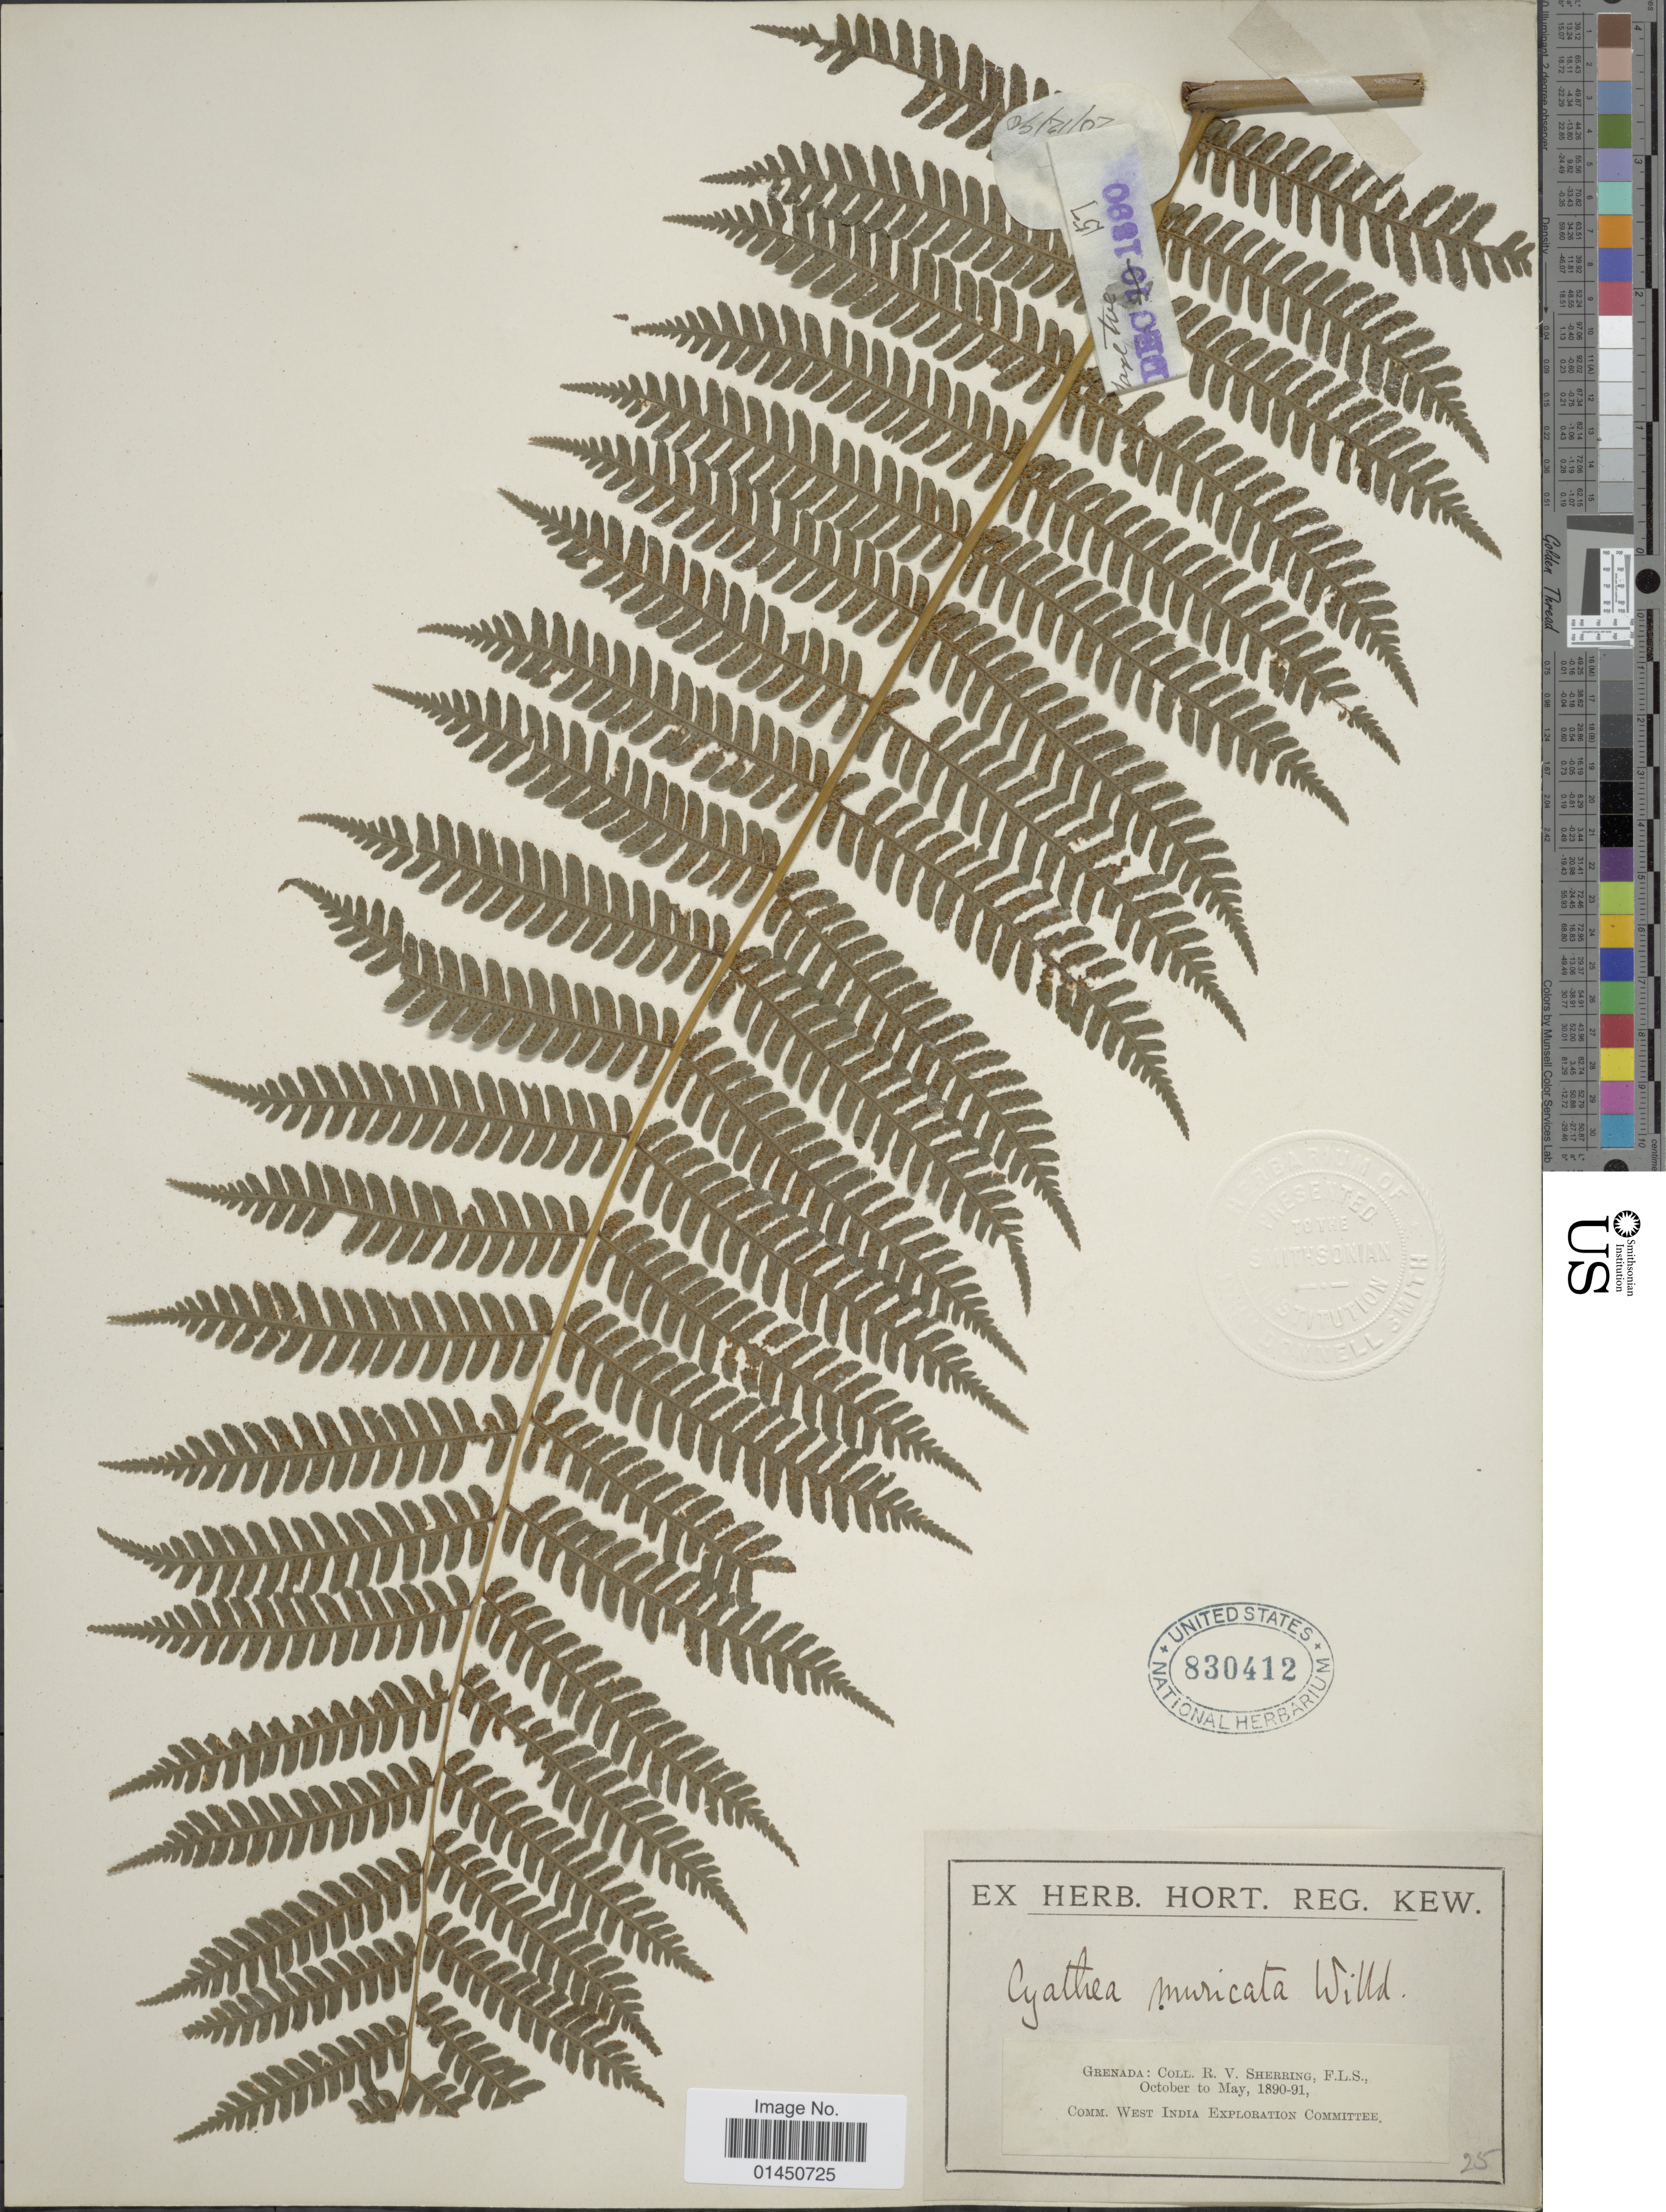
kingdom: Plantae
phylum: Tracheophyta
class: Polypodiopsida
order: Cyatheales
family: Cyatheaceae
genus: Cyathea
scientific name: Cyathea tenera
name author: (J. Sm. ex Hook.) T. Moore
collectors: R. Sherring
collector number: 25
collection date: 1890-10/1891-05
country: Grenada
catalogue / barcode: US 830412